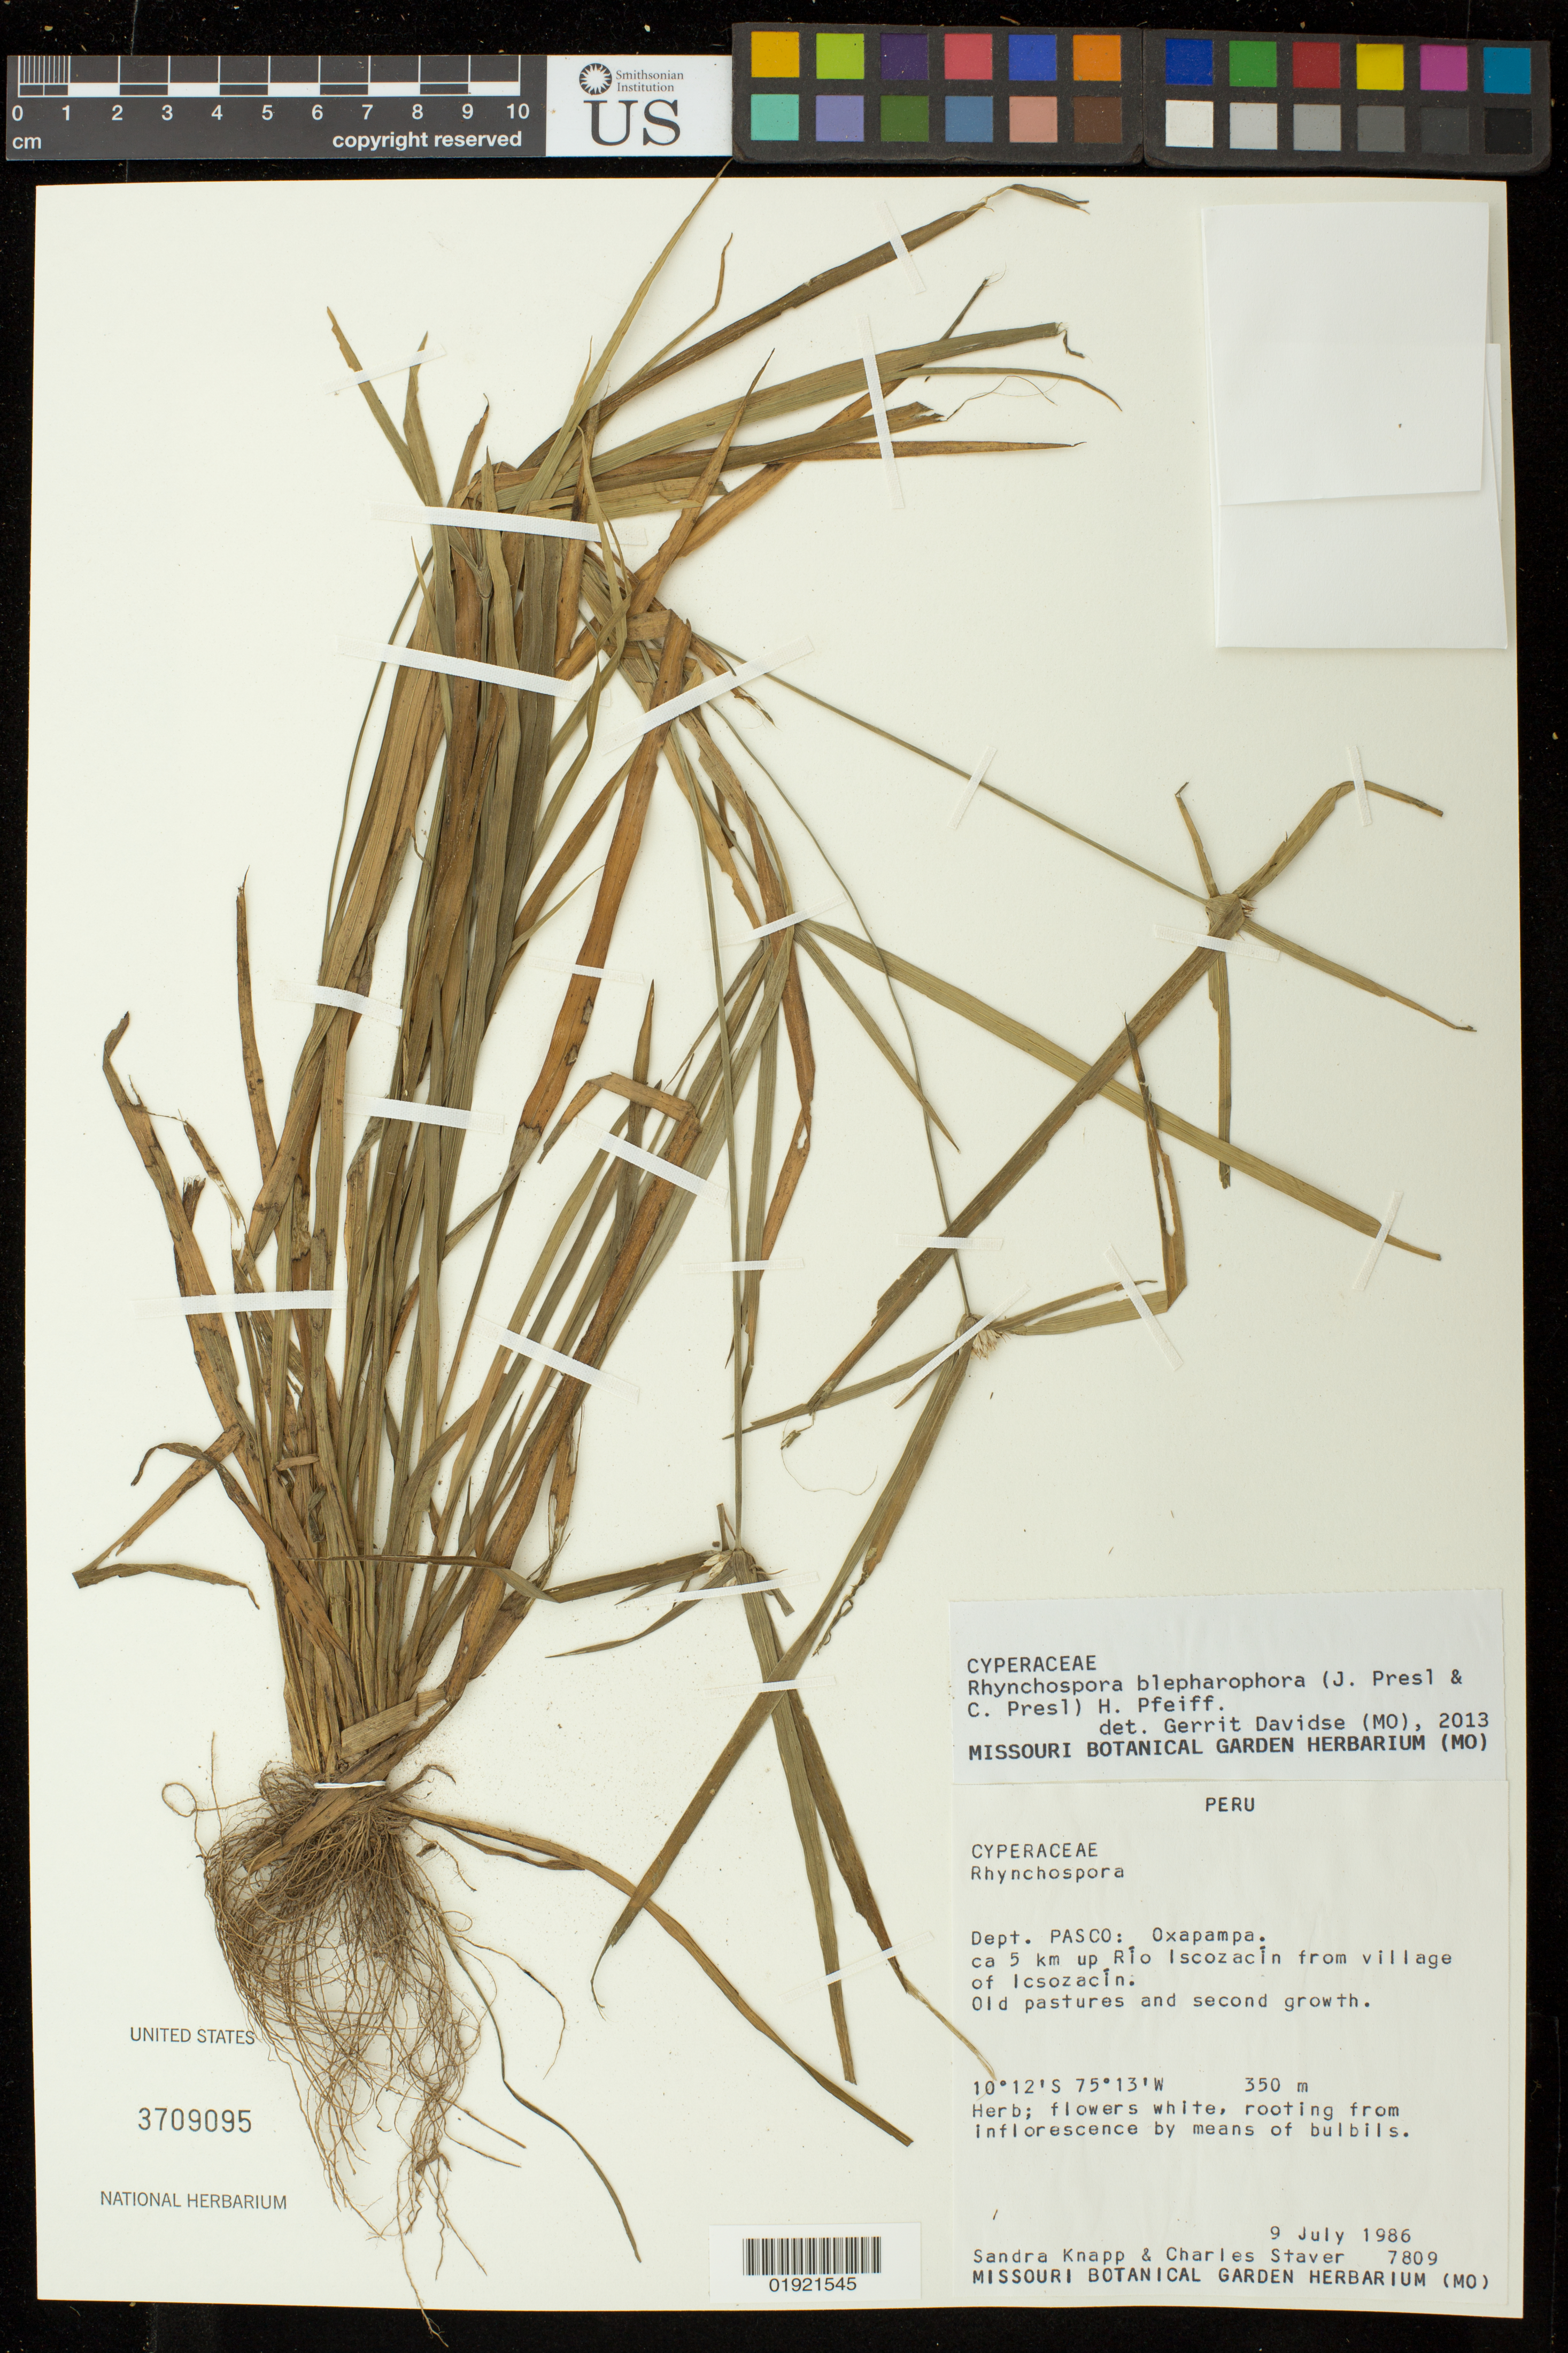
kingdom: Plantae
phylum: Tracheophyta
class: Liliopsida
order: Poales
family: Cyperaceae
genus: Rhynchospora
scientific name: Rhynchospora blepharophora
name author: (J. Presl & C. Presl) H. Pfeiff.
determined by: Davidse, Gerrit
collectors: S. Knapp & C. Staver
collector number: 7809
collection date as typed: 9 July 1986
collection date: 1986-07-09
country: Peru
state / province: Pasco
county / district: Oxapampa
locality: ca. 5 km up Rio Iscozacin from village of Iscozacin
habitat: old pastures and second growth.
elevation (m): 350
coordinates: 10 12 0 S, 75 13 0 W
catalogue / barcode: US 3709095